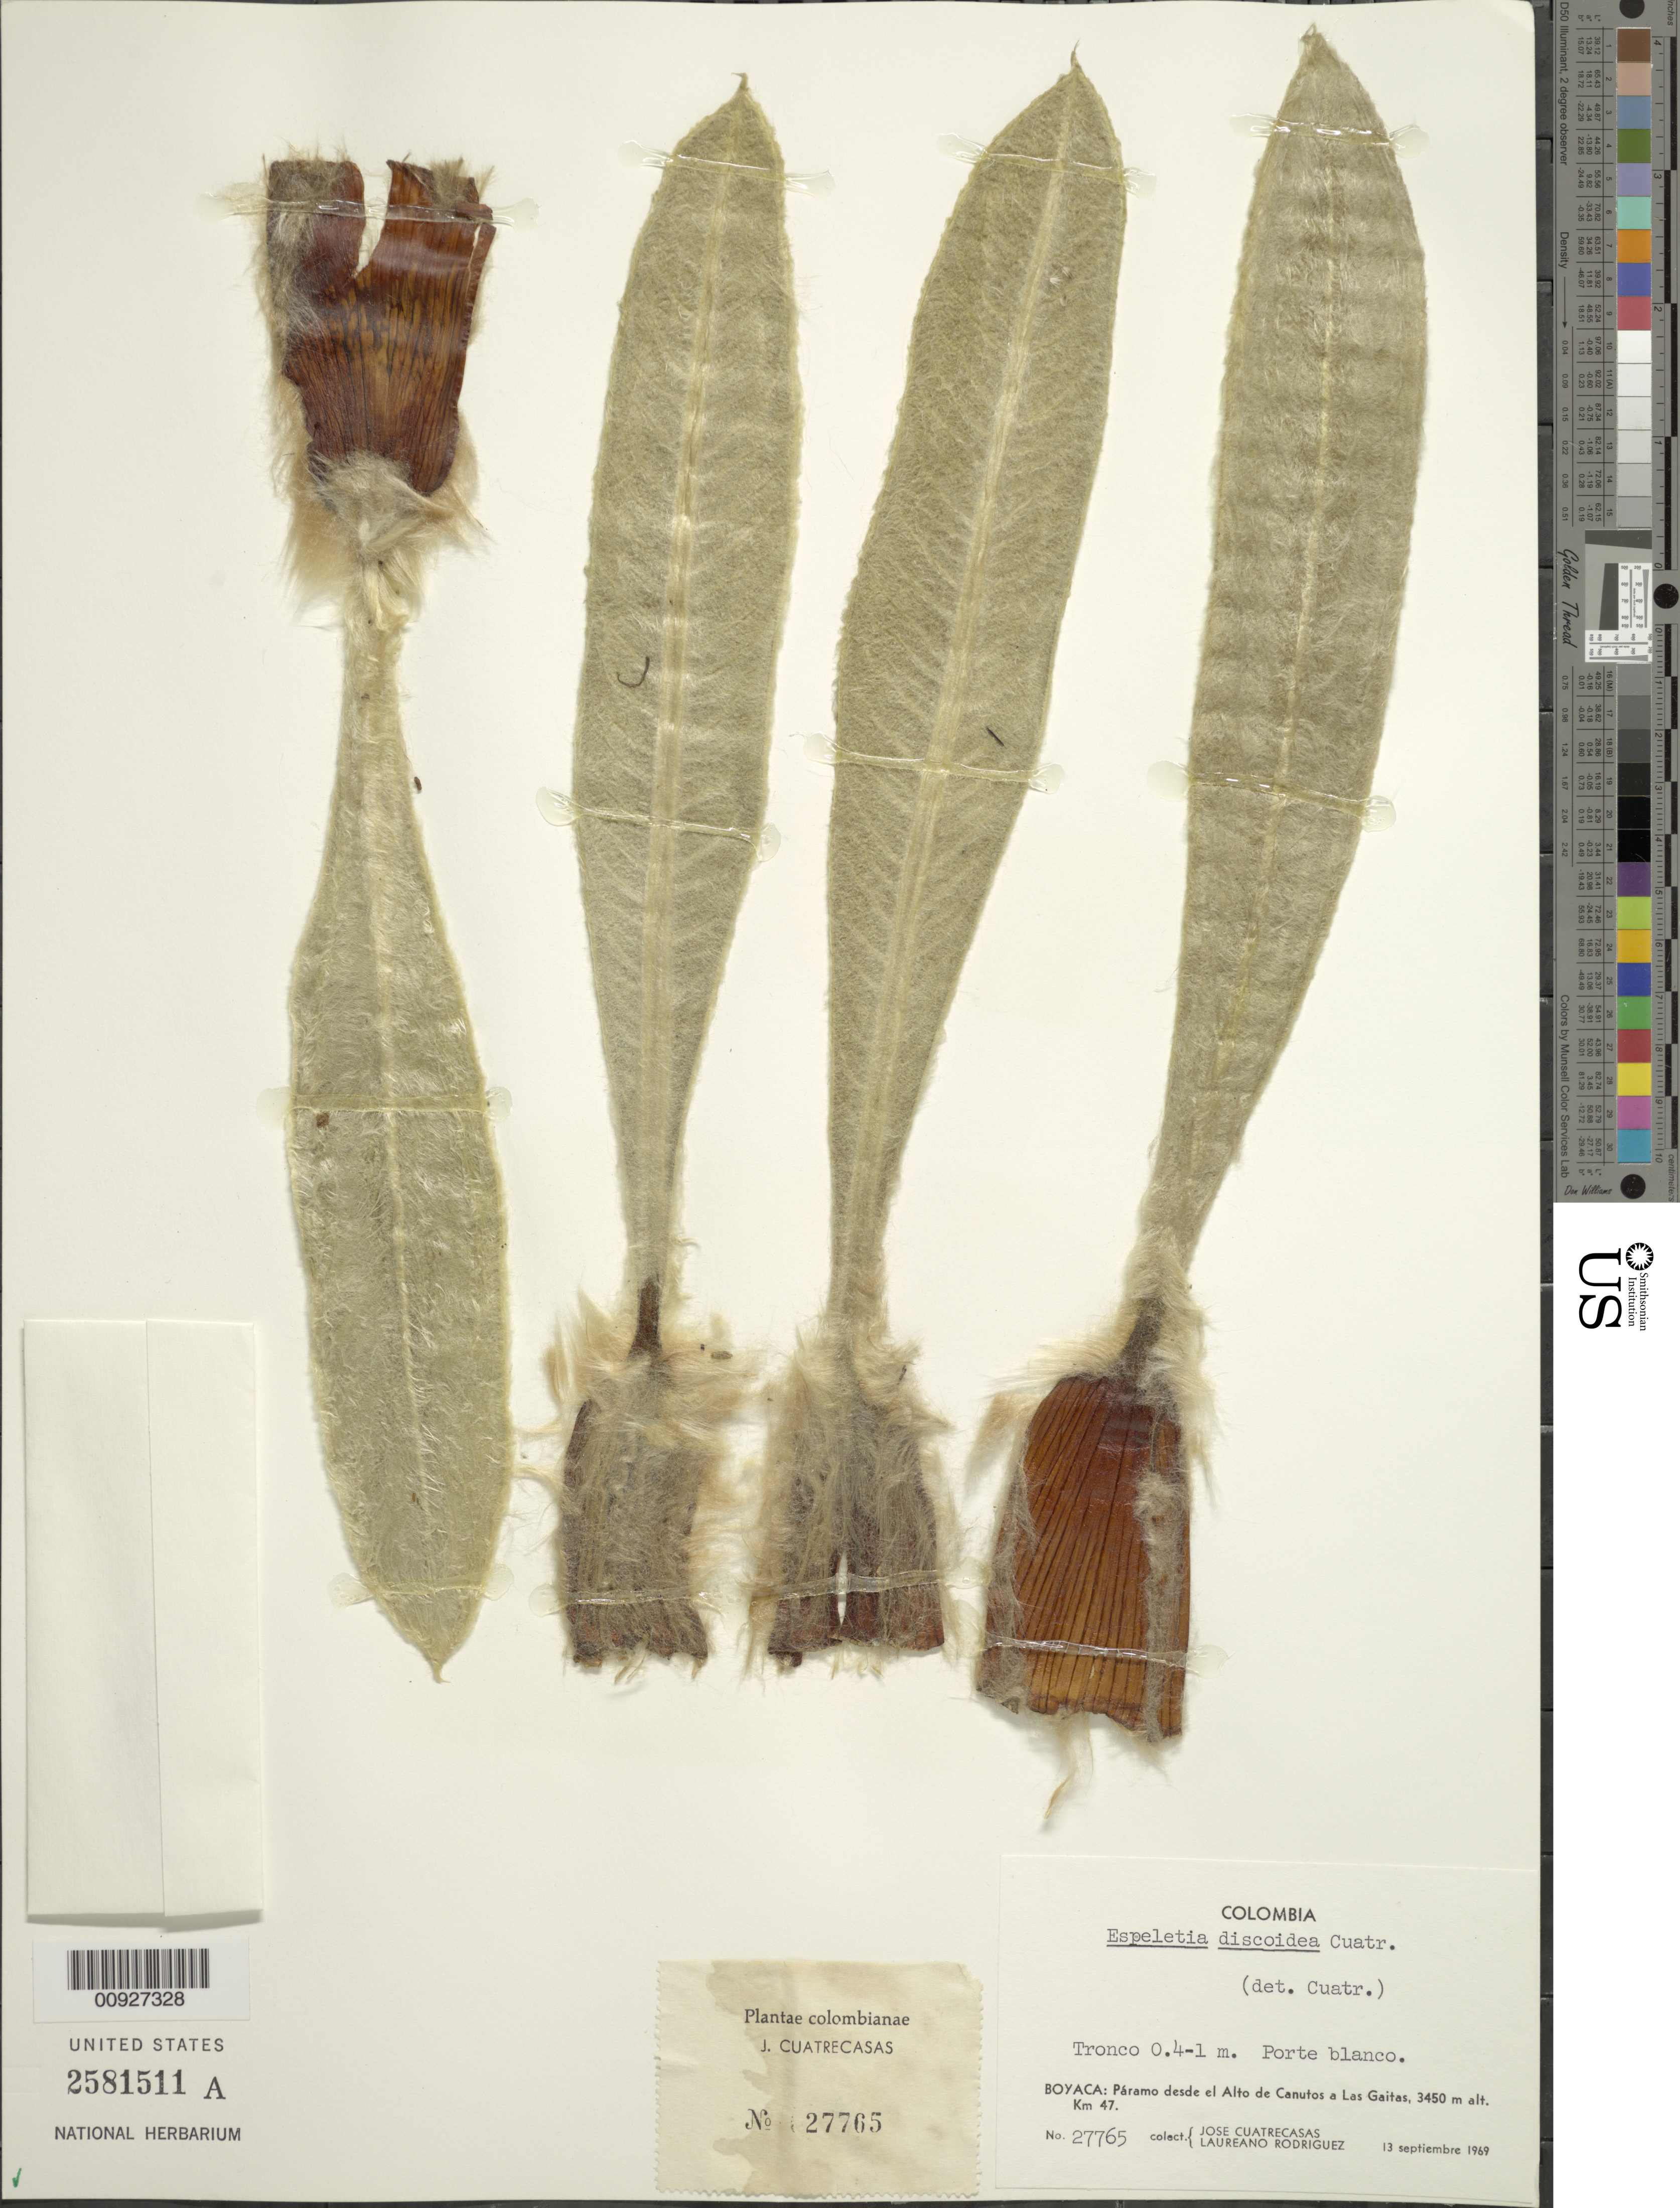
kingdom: Plantae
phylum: Tracheophyta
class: Magnoliopsida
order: Asterales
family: Asteraceae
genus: Espeletia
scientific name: Espeletia discoidea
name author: Cuatrec.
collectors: J. Cuatrecasas & L. Rodriguez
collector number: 27765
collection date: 1969-11-13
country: Colombia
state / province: Boyacá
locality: Páramo desde el Alto de Canutos a las Gaitas, km 47.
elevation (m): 3450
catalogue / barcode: US 2581511A